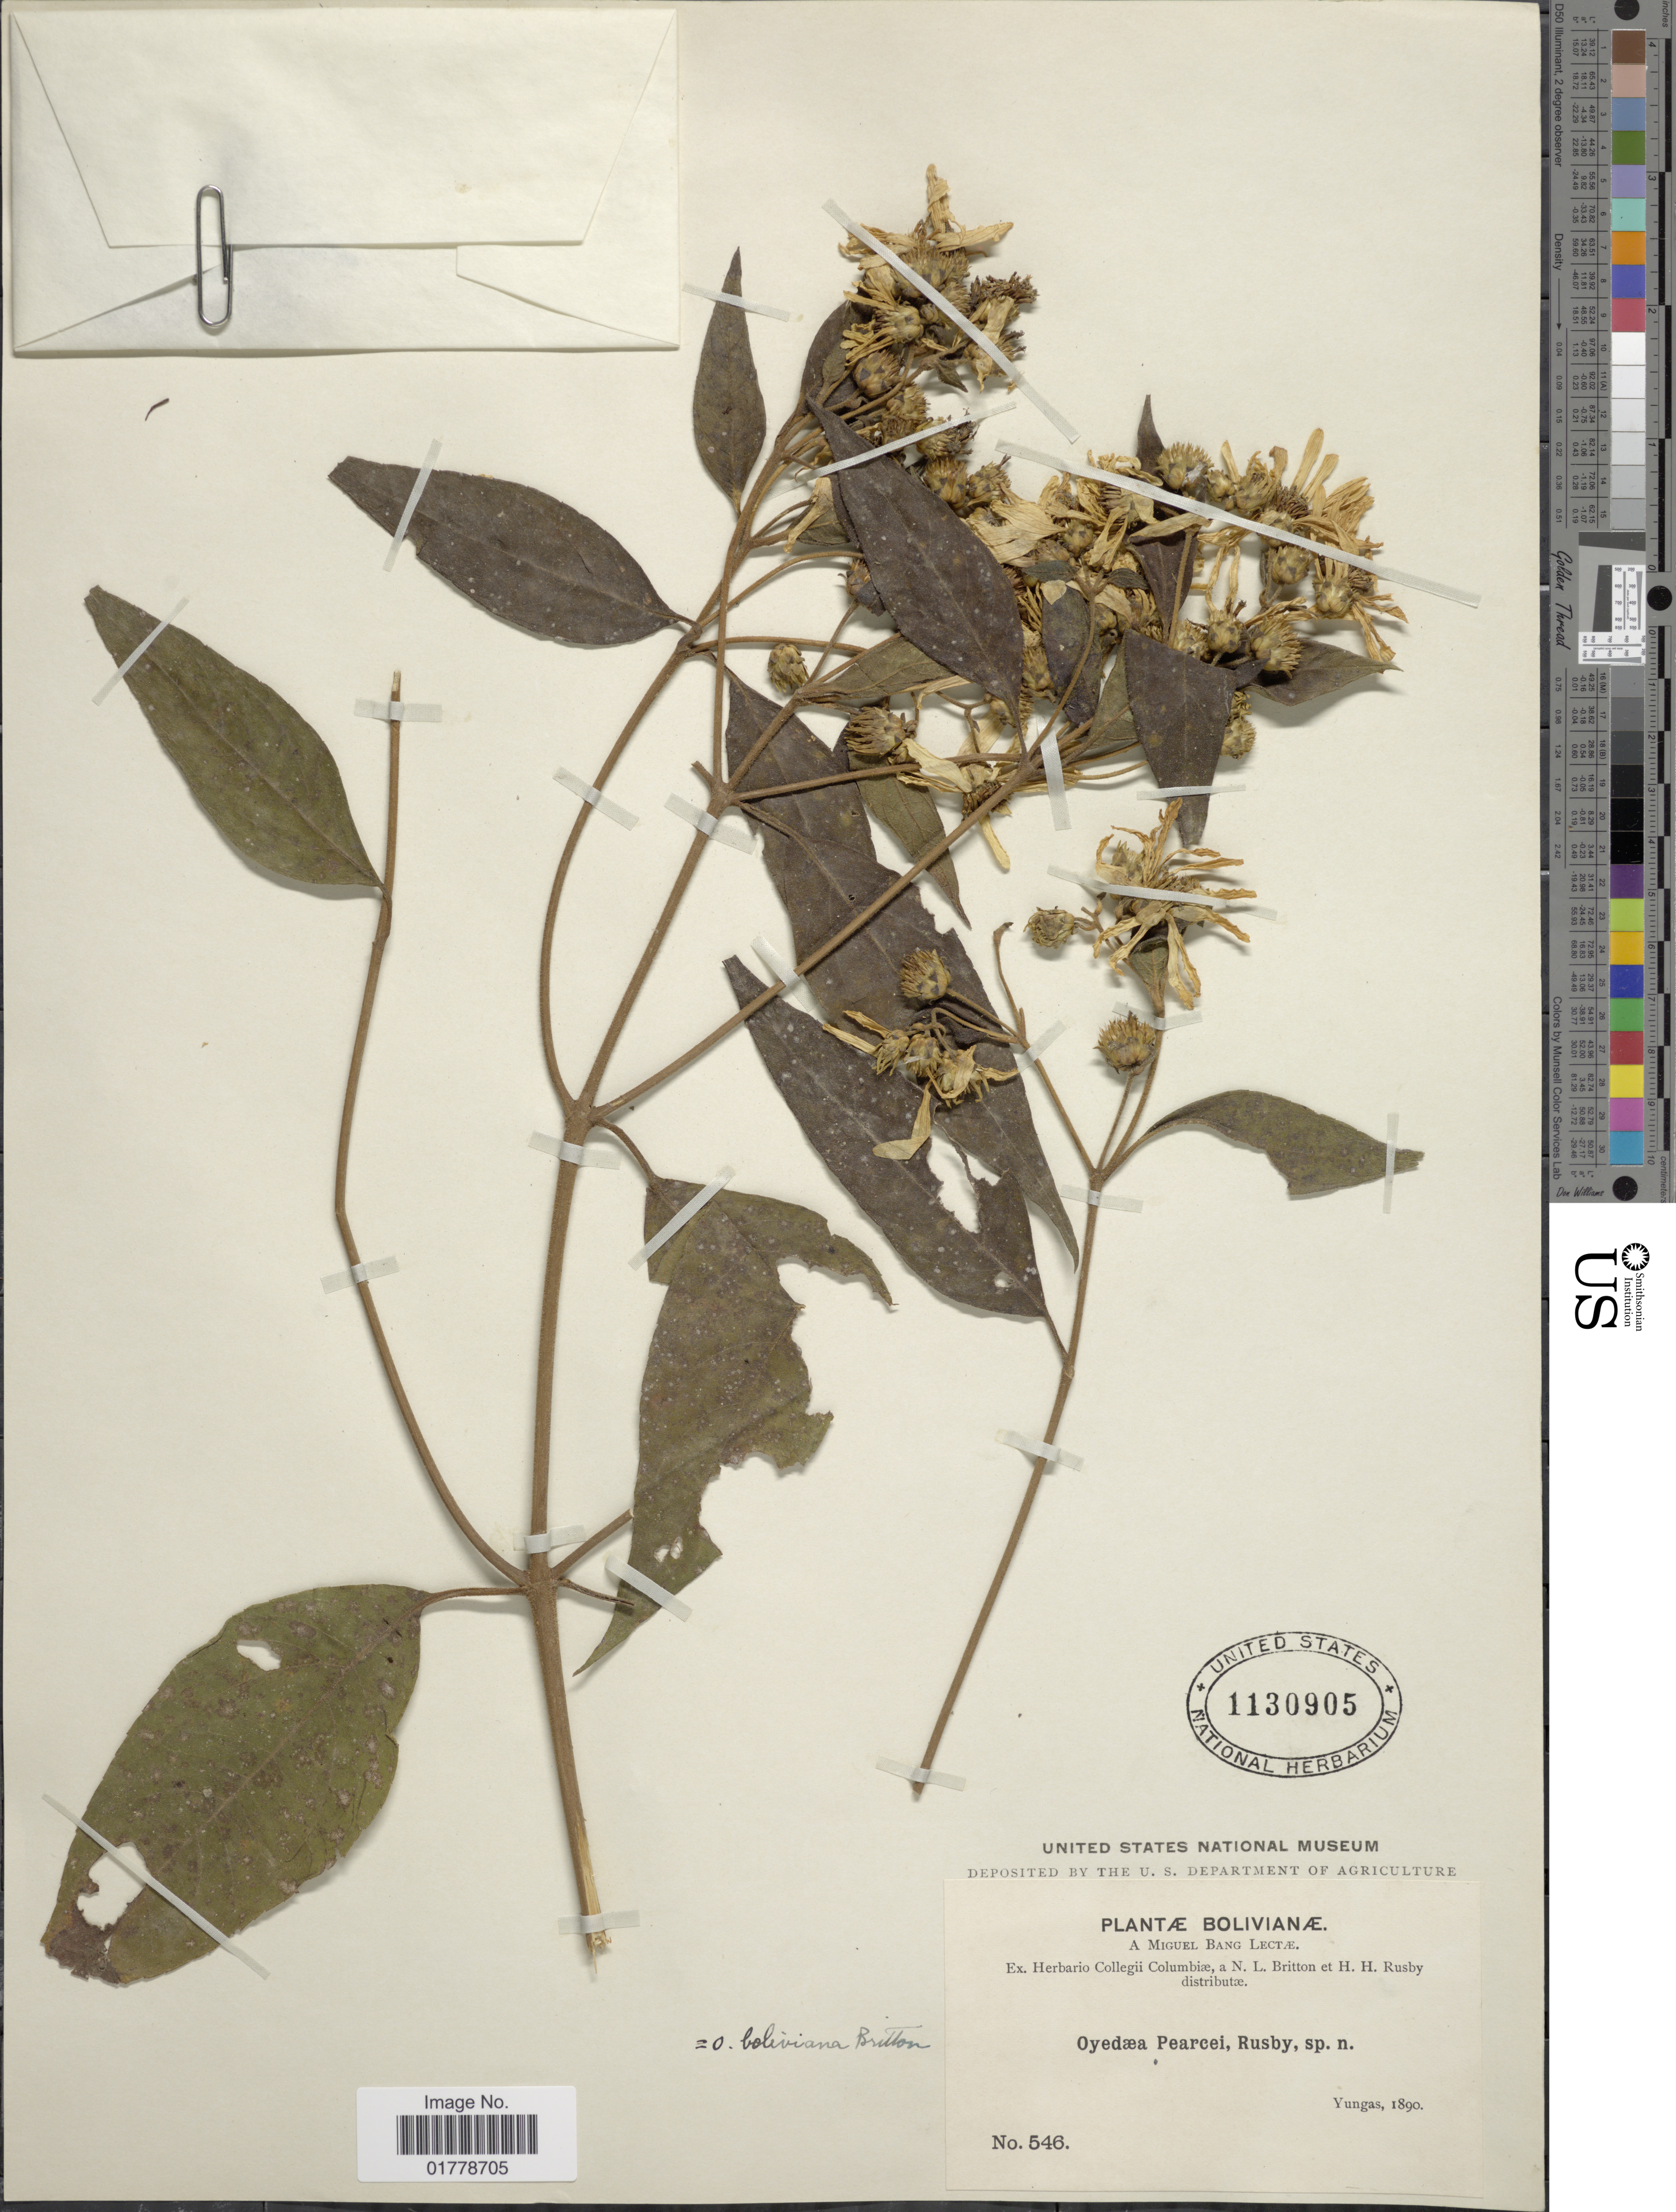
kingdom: Plantae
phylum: Tracheophyta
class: Magnoliopsida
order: Asterales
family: Asteraceae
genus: Oyedaea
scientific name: Oyedaea boliviana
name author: Britton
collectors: M. Bang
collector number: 546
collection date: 1890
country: Bolivia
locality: Yungas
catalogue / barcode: US 1130905